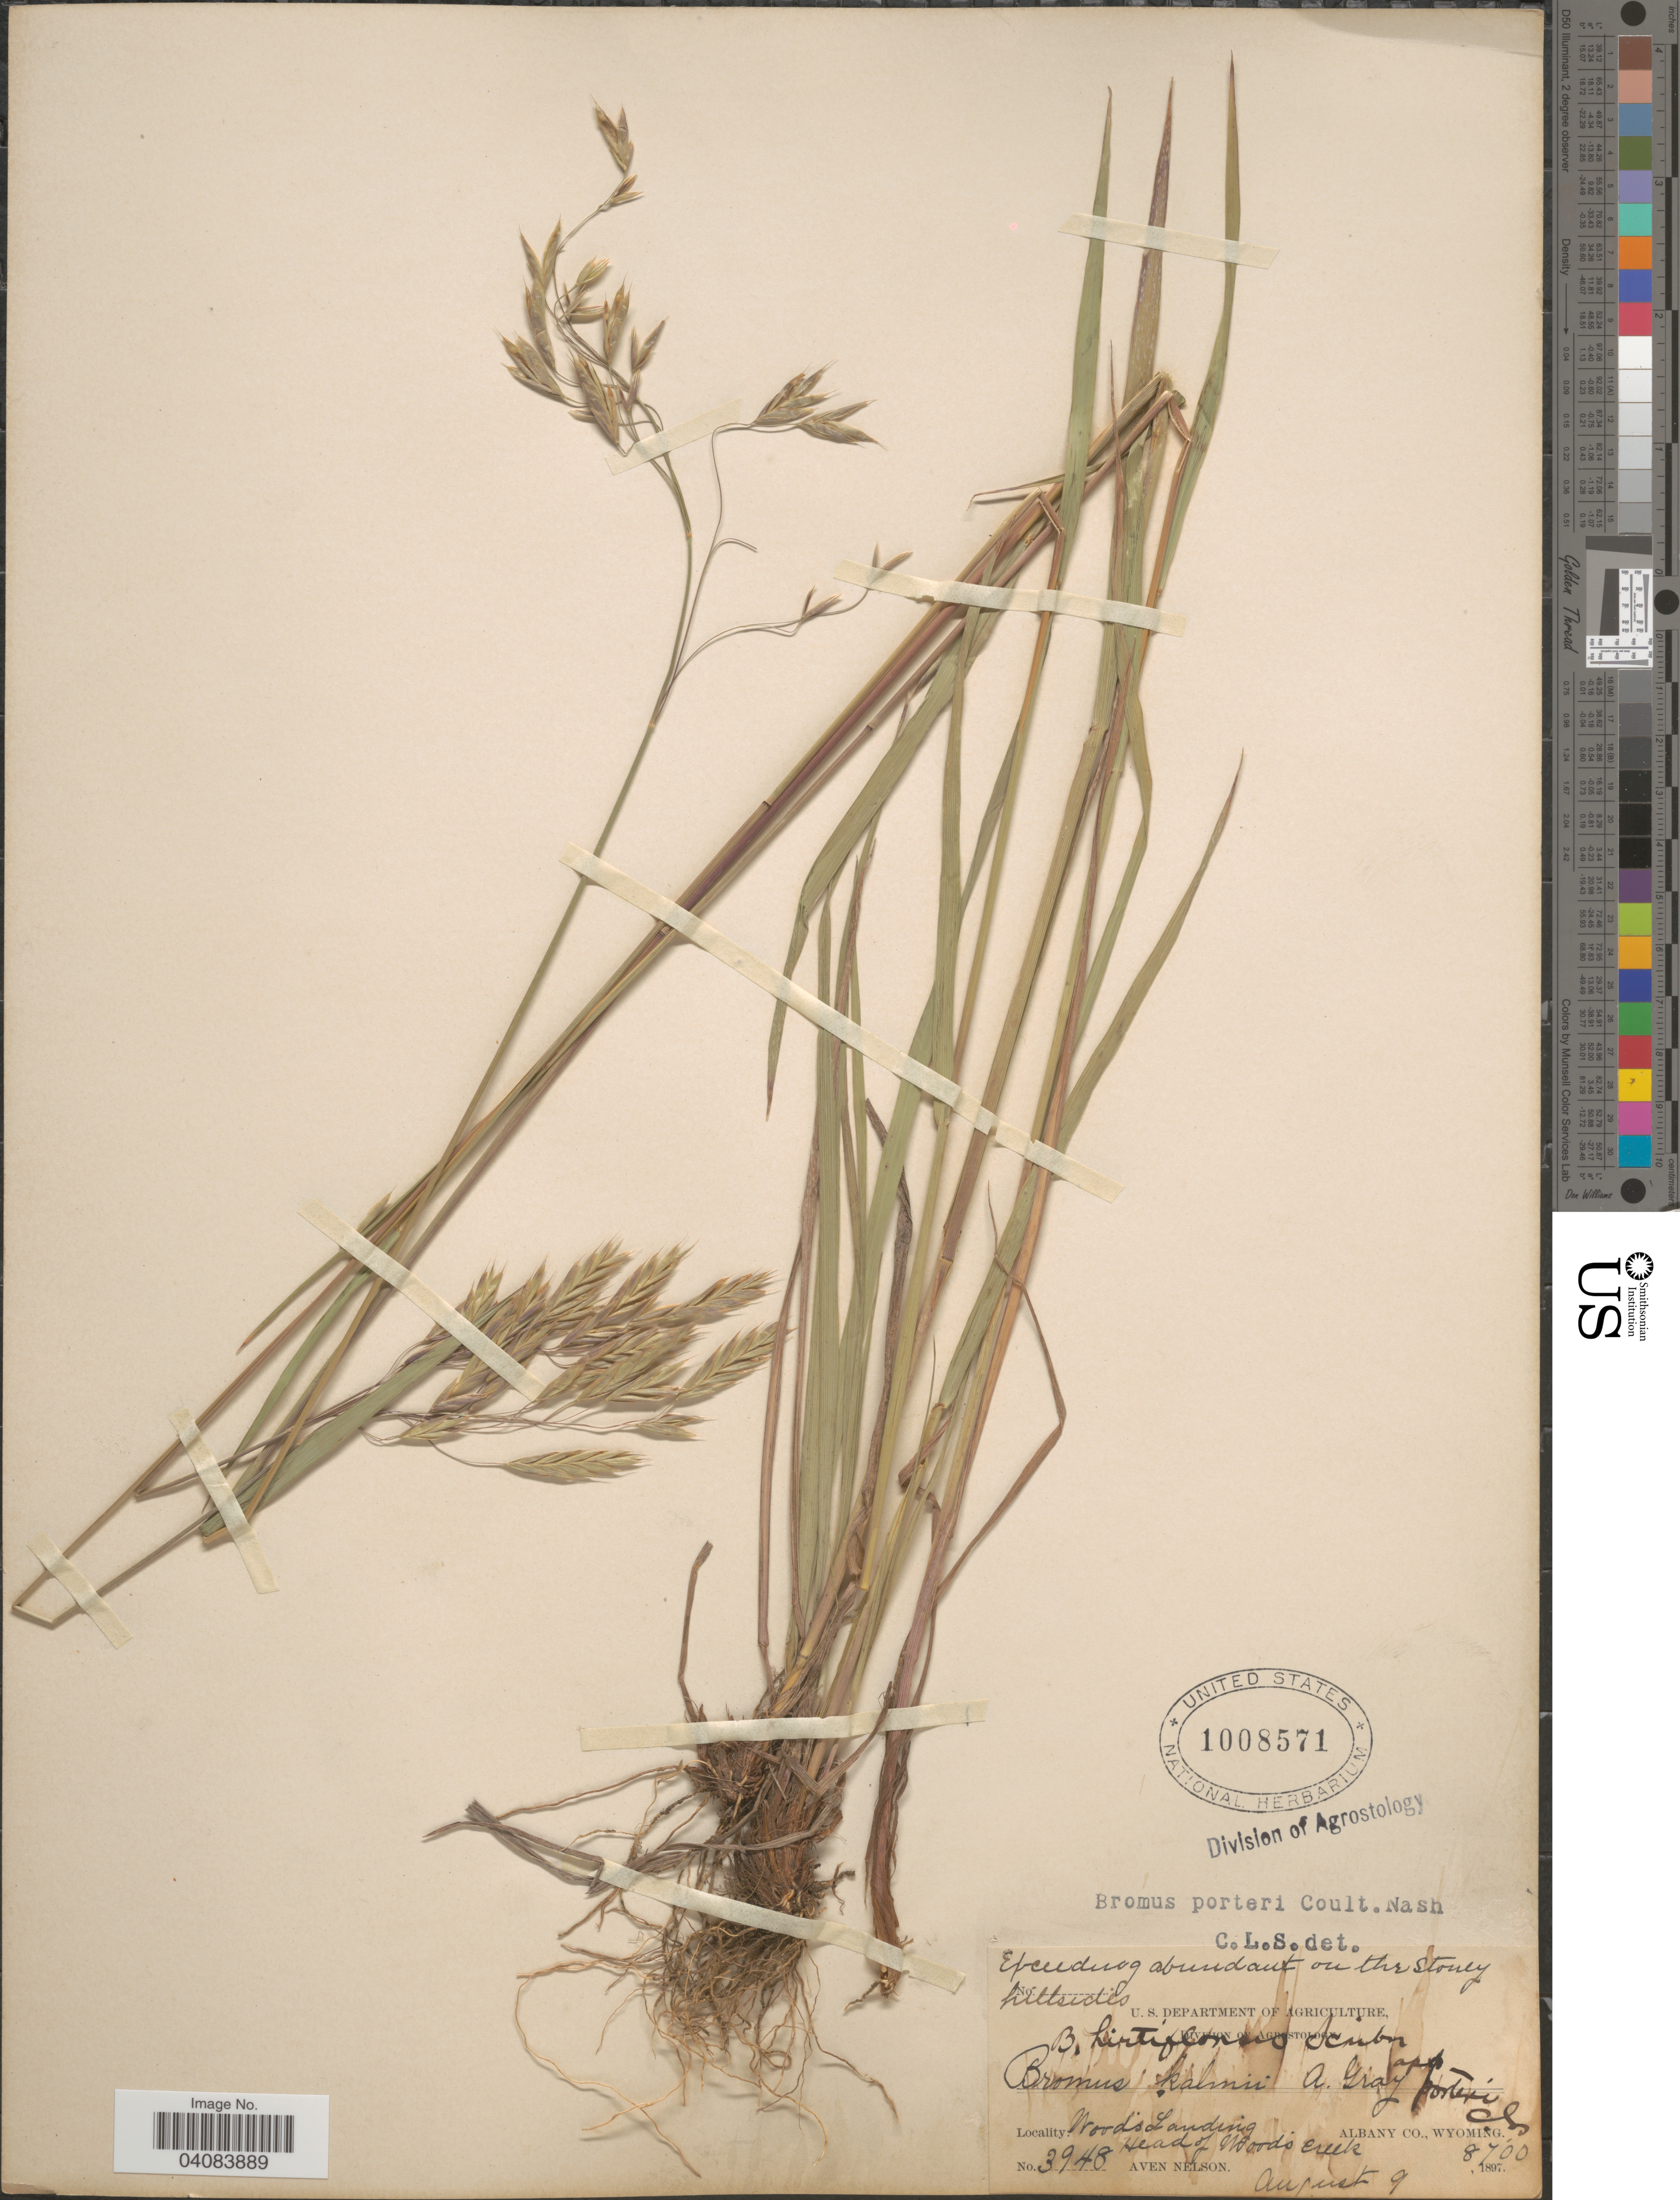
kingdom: Plantae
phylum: Tracheophyta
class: Liliopsida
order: Poales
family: Poaceae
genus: Bromus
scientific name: Bromus porteri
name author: (J.M. Coult.) Nash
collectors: A. Nelson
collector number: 3948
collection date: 1897-08-09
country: United States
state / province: Wyoming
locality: Wood's Landing. Head of Wood's Creek. Albany Co.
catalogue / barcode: US 1008571